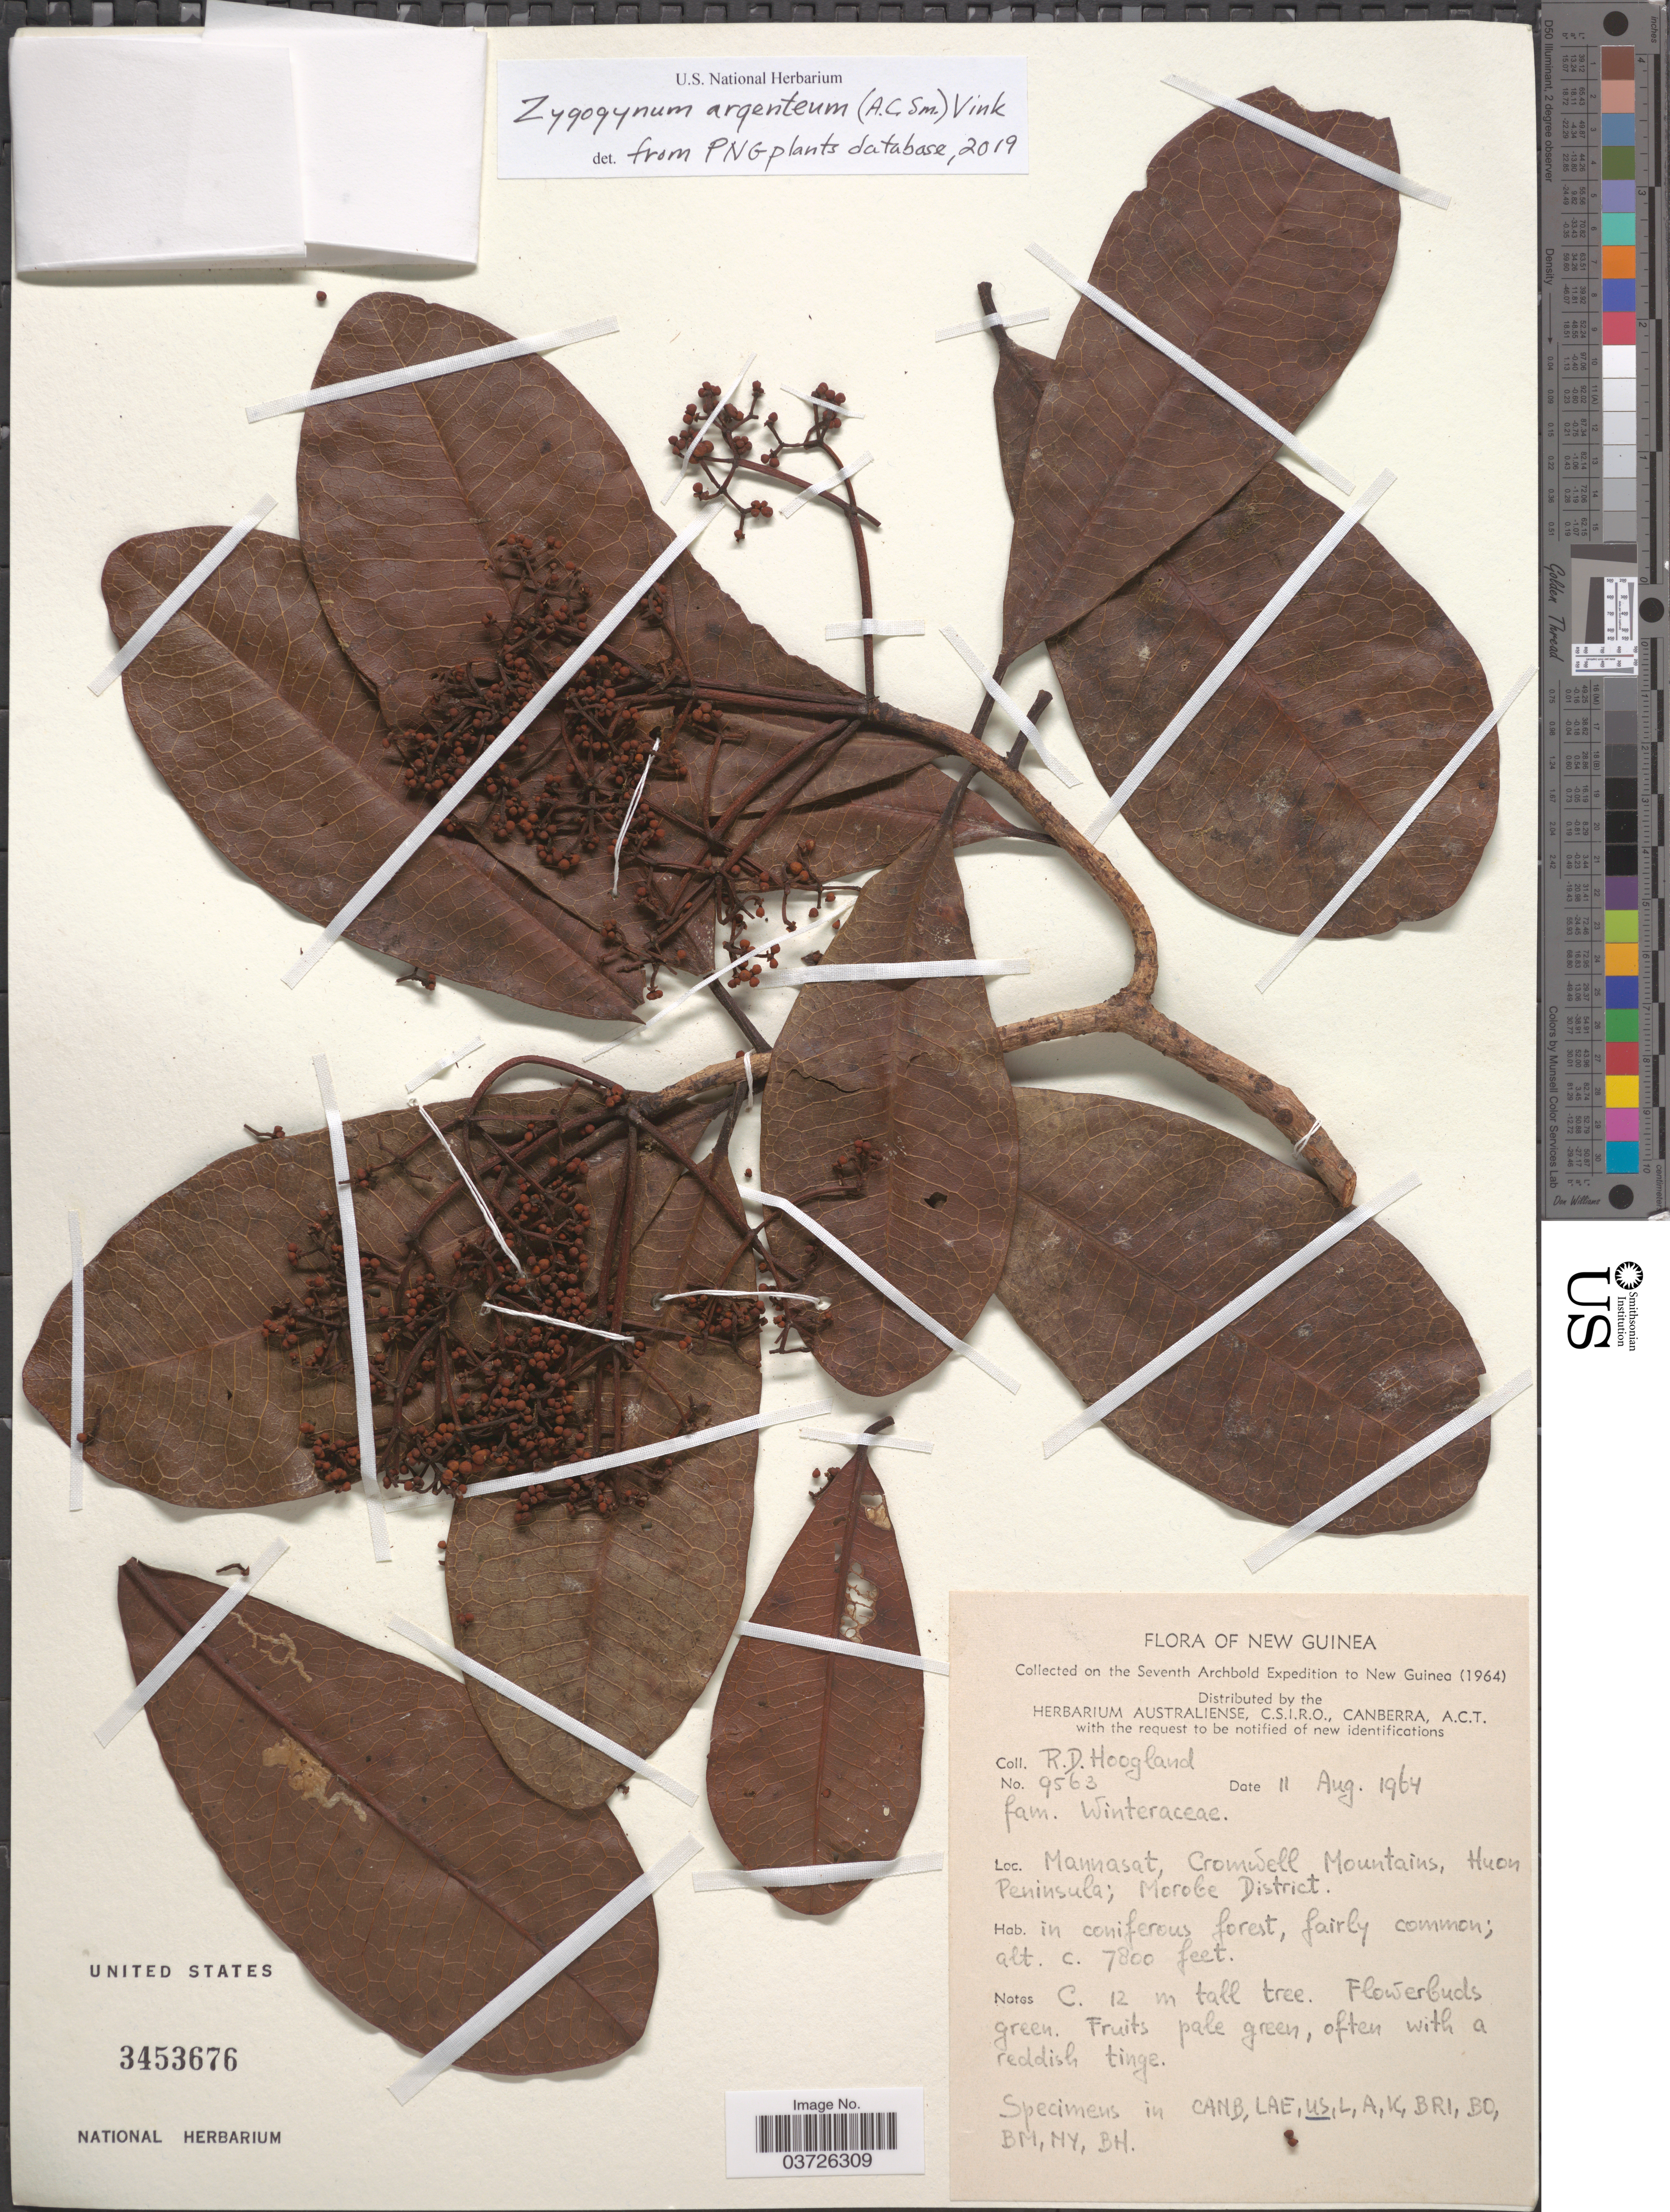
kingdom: Plantae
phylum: Tracheophyta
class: Magnoliopsida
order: Canellales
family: Winteraceae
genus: Zygogynum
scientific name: Zygogynum argenteum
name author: (A.C. Sm.) Vink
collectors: R. D. Hoogland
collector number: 9563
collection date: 1964-08-11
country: Papua New Guinea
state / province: Morobe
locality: New Guinea. Mannasat, Cromwell Mountains, Huon Peninsula; Morobe District.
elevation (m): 2377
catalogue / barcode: US 3453676